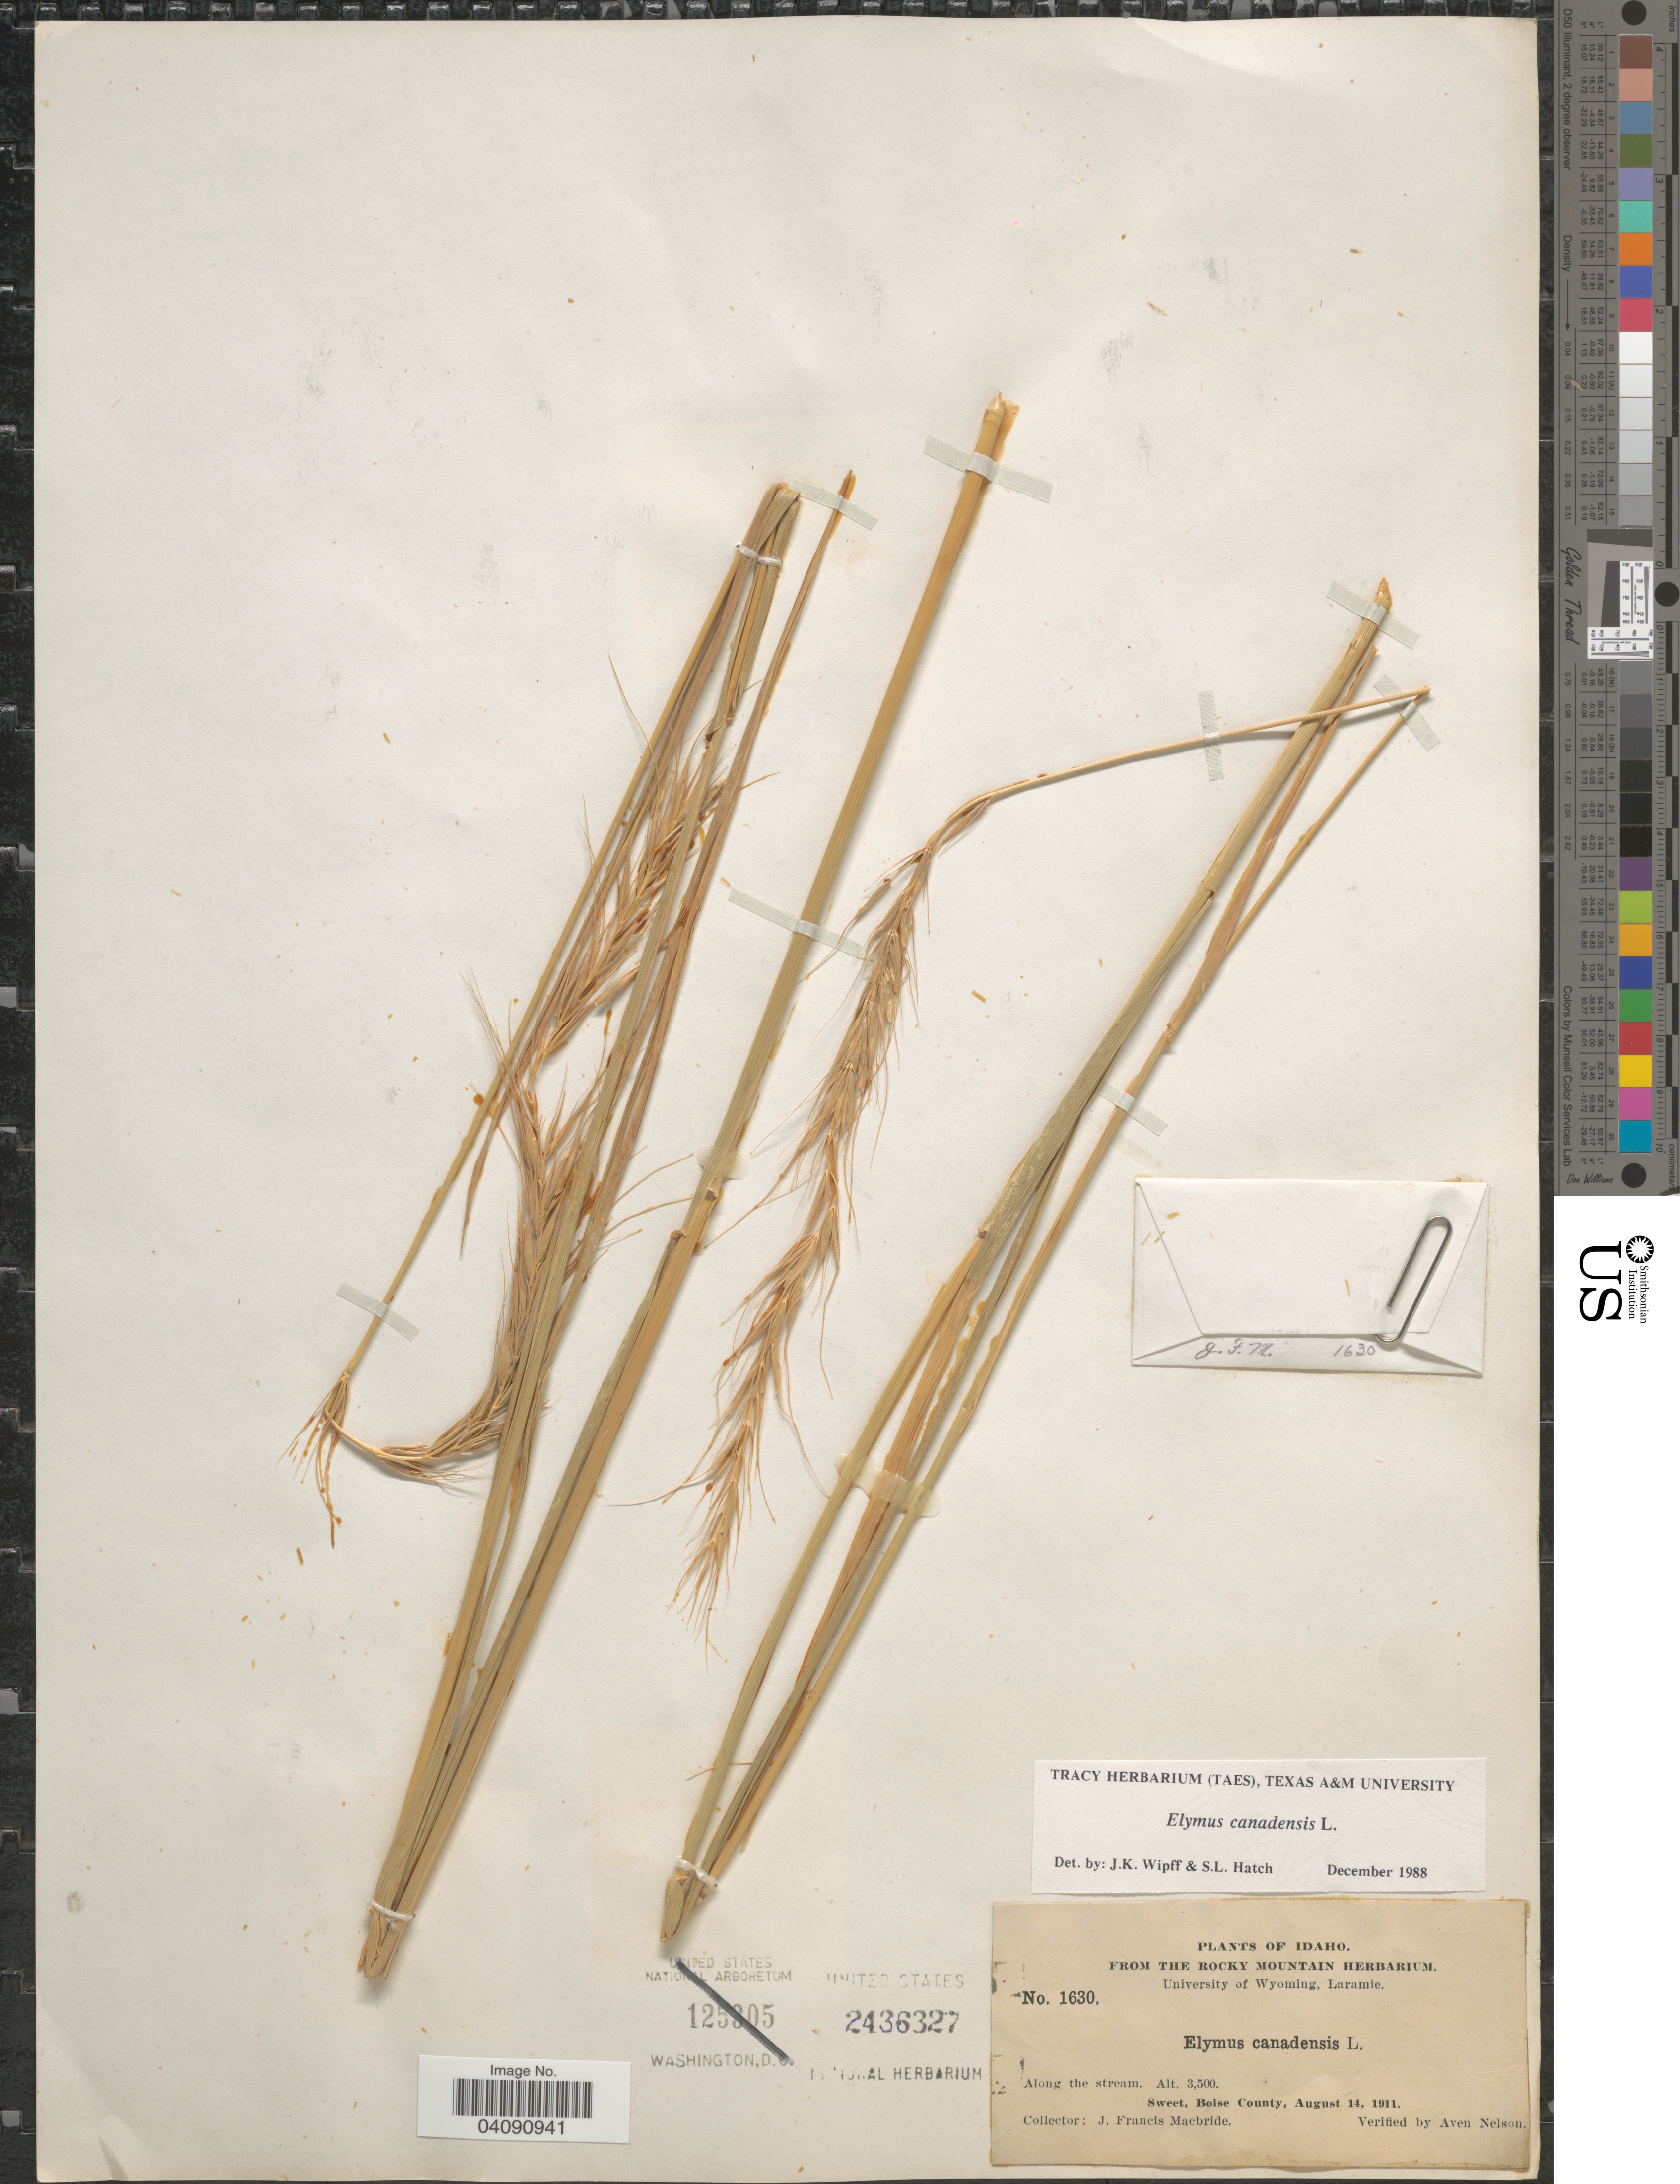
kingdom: Plantae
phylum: Tracheophyta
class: Liliopsida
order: Poales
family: Poaceae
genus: Elymus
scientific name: Elymus canadensis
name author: L.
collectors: J. F. Macbride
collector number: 1630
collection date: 1911-08-14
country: United States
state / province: Idaho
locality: Sweet, Boise County.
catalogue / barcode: US 2436327